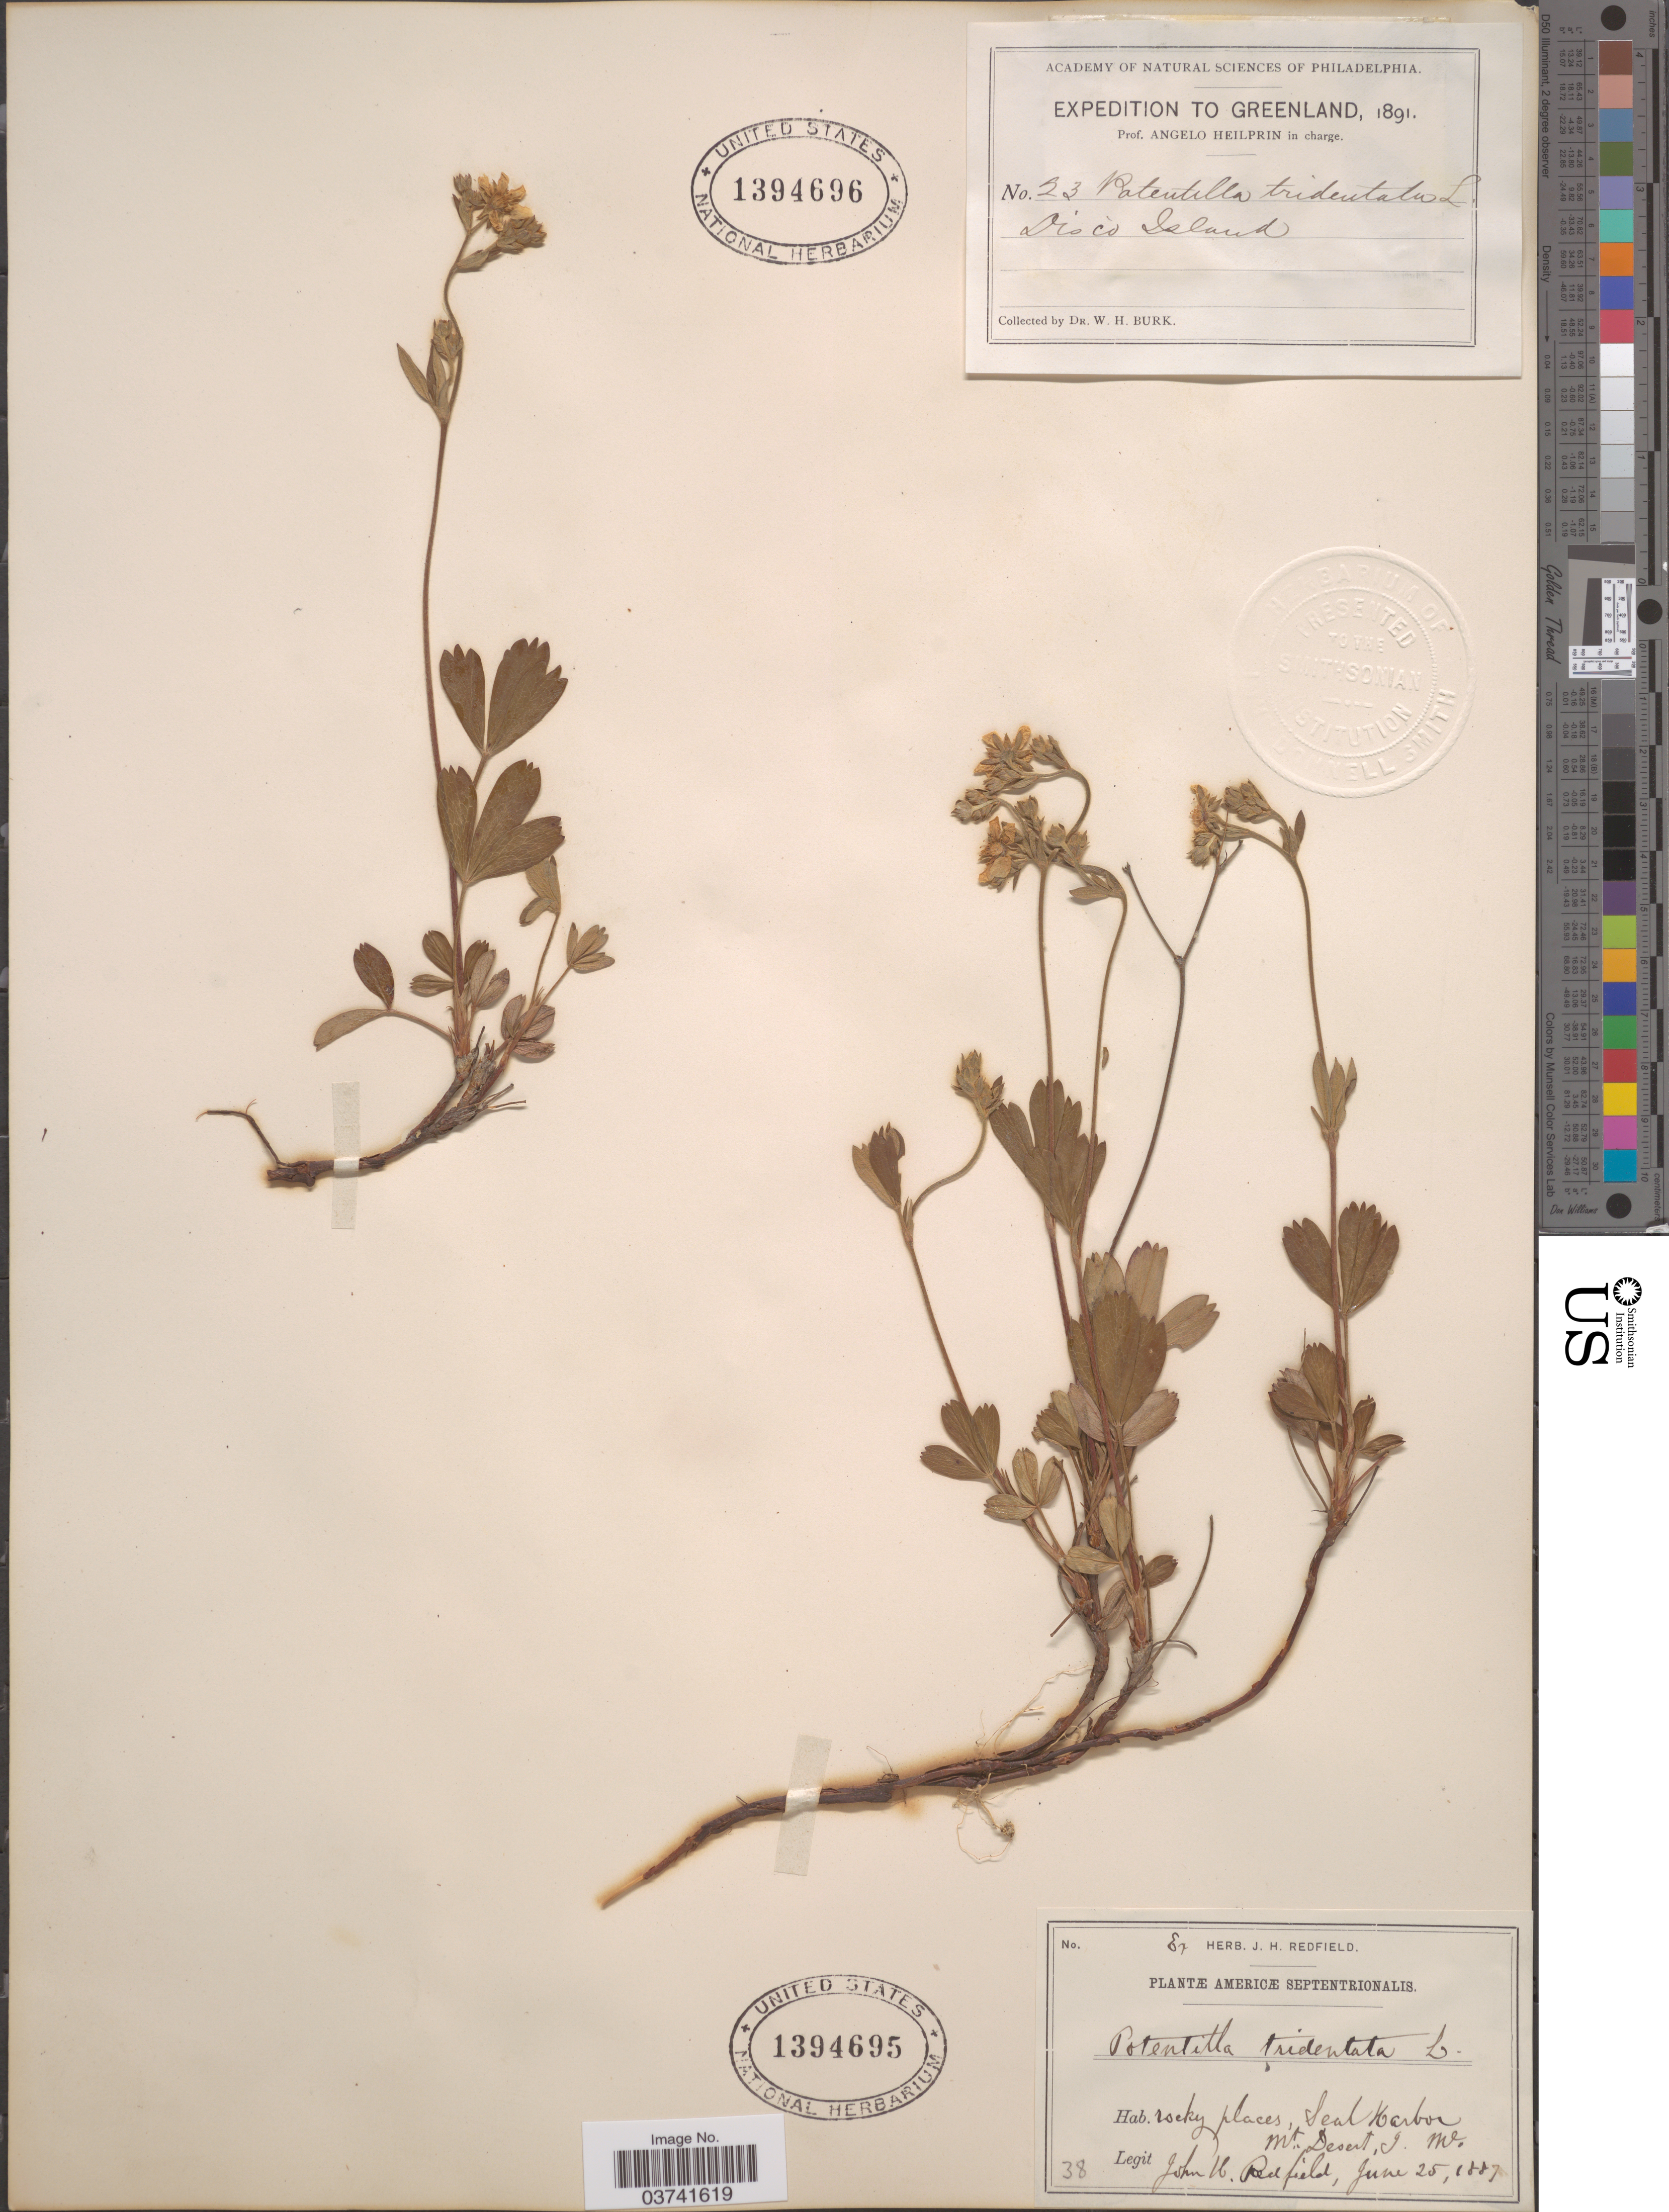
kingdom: Plantae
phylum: Tracheophyta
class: Magnoliopsida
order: Rosales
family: Rosaceae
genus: Potentilla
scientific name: Potentilla tridentata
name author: Aiton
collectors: W. Burk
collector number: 23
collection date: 1891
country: Greenland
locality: Disco Island.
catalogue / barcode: US 1394696-2